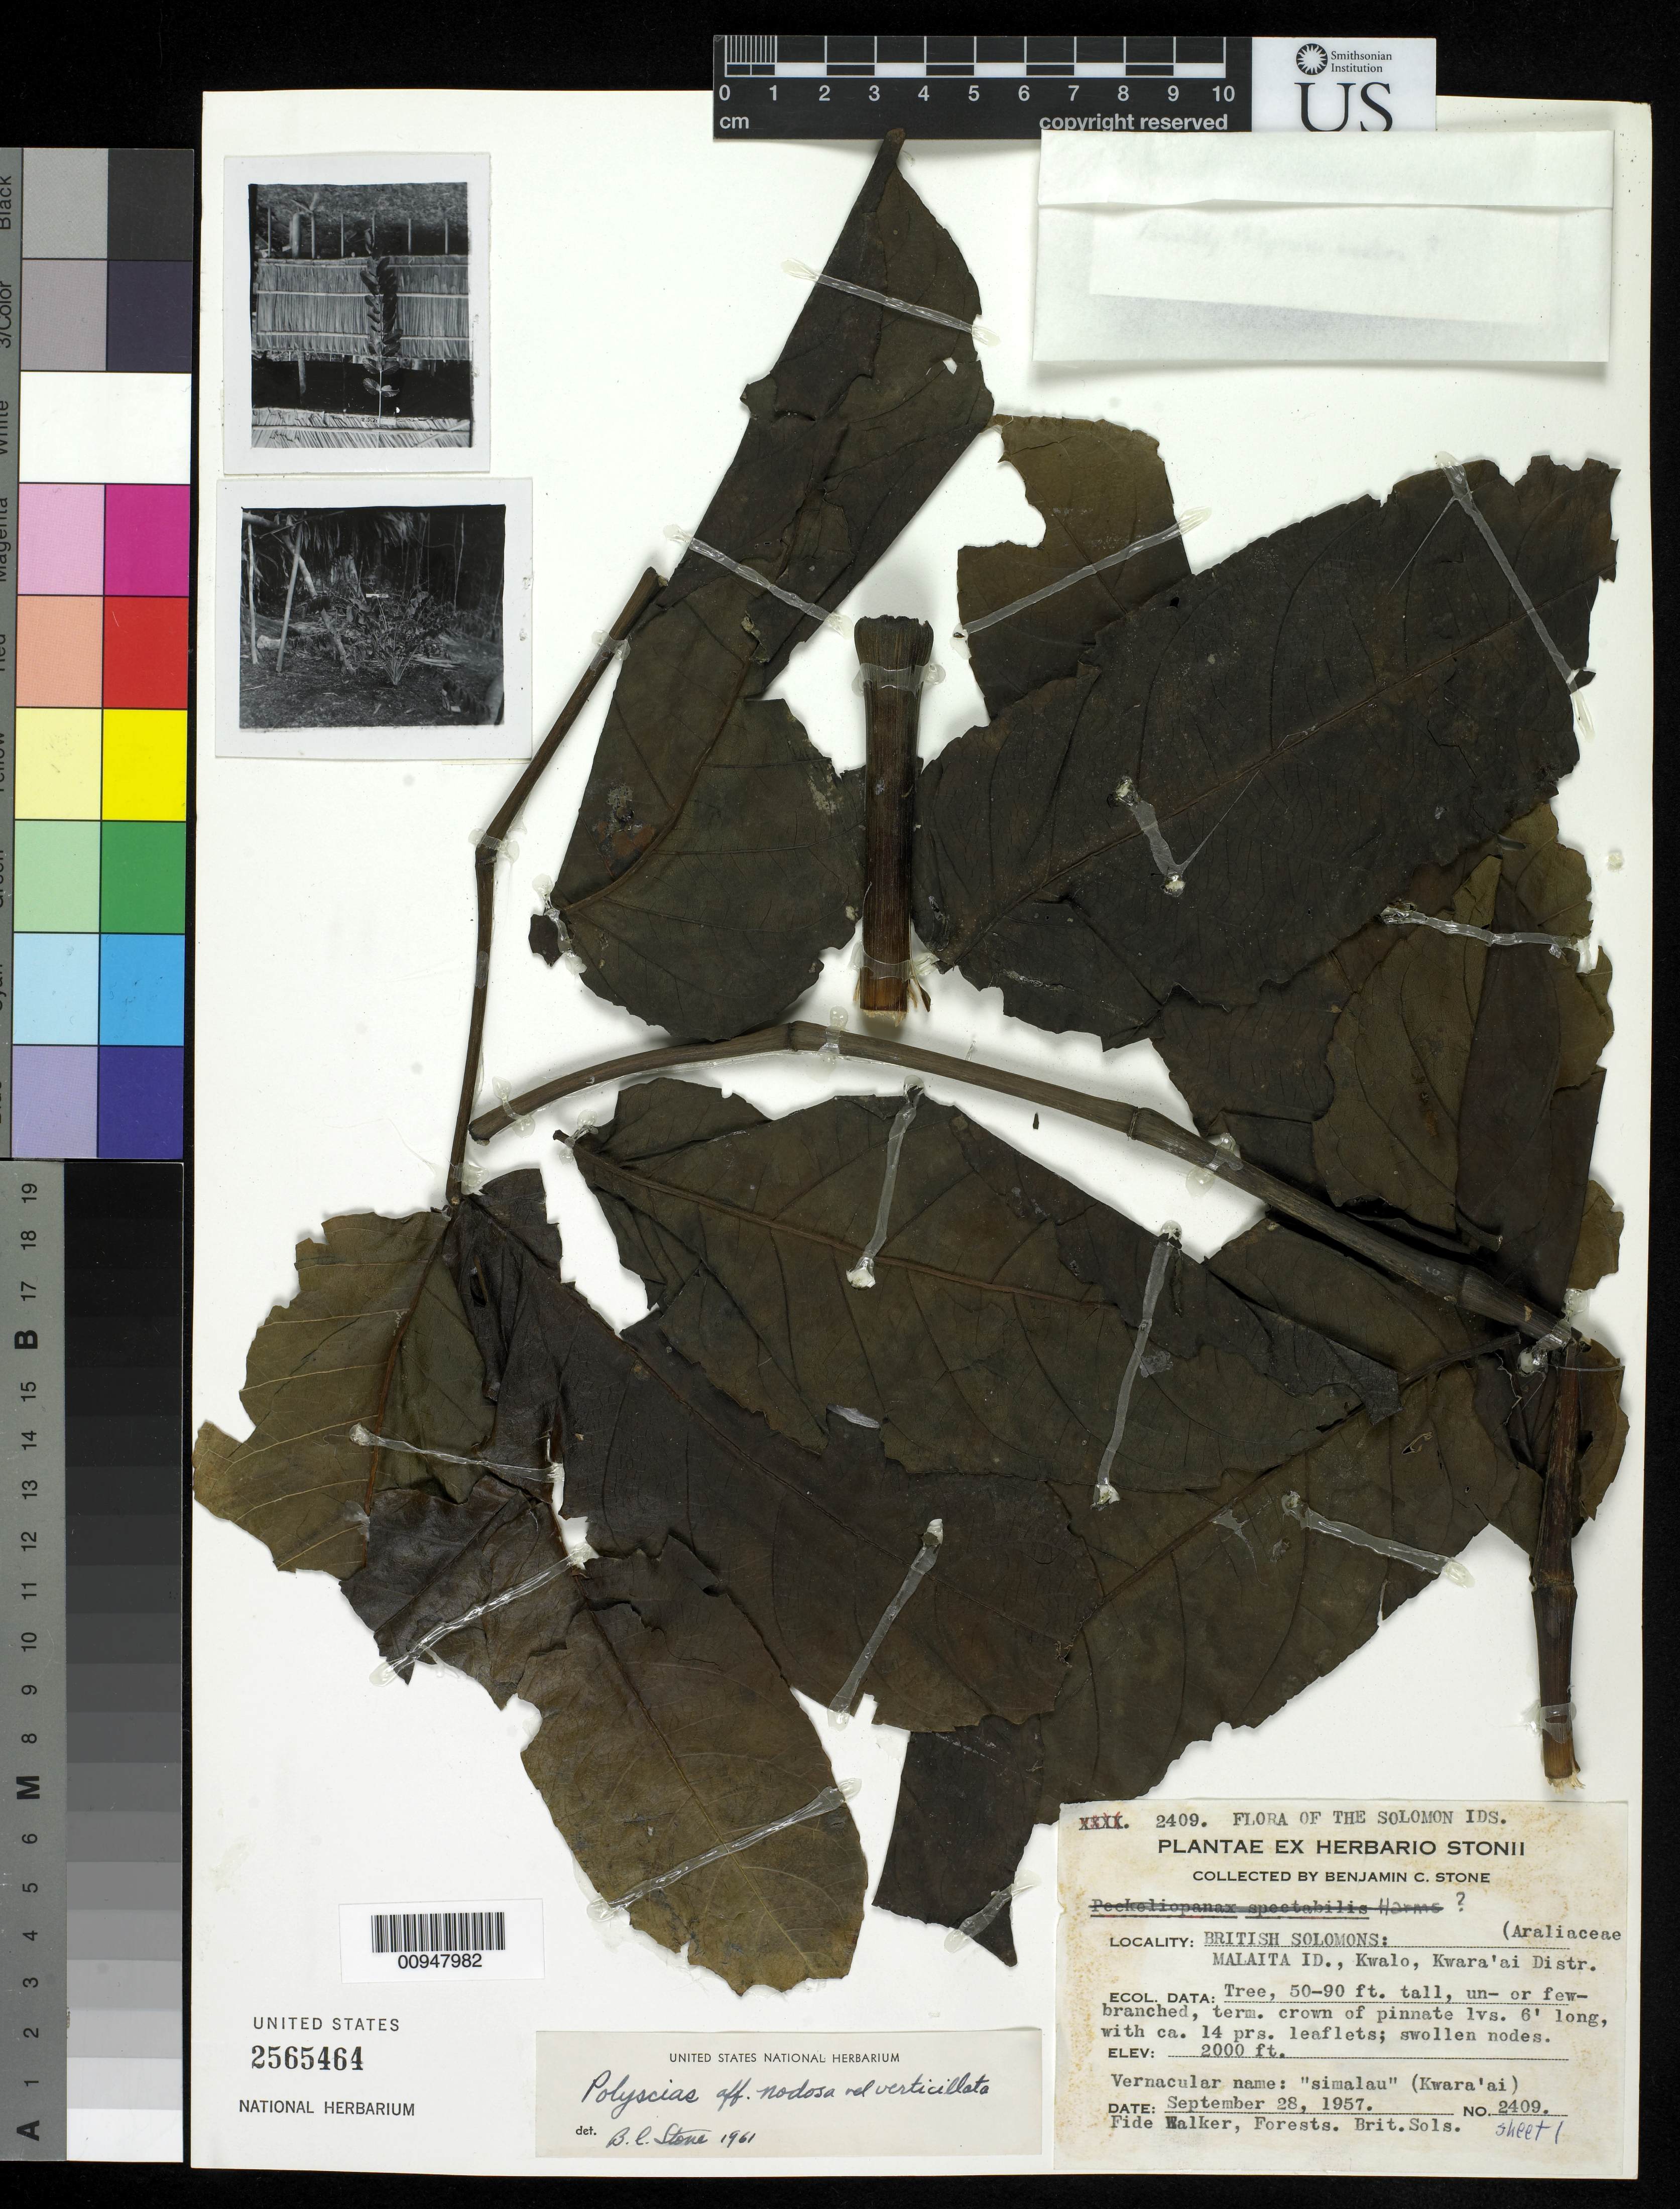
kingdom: Plantae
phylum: Tracheophyta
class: Magnoliopsida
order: Apiales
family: Araliaceae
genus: Polyscias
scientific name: Polyscias nodosa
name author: (Blume) Seem.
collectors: B. C. Stone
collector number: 2409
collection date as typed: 28 Sep 1957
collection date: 1957-09-28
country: Solomon Islands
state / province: Malaita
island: Malaita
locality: Kwalo, Kwara'ai Distr.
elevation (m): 610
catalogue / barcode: US 2565464